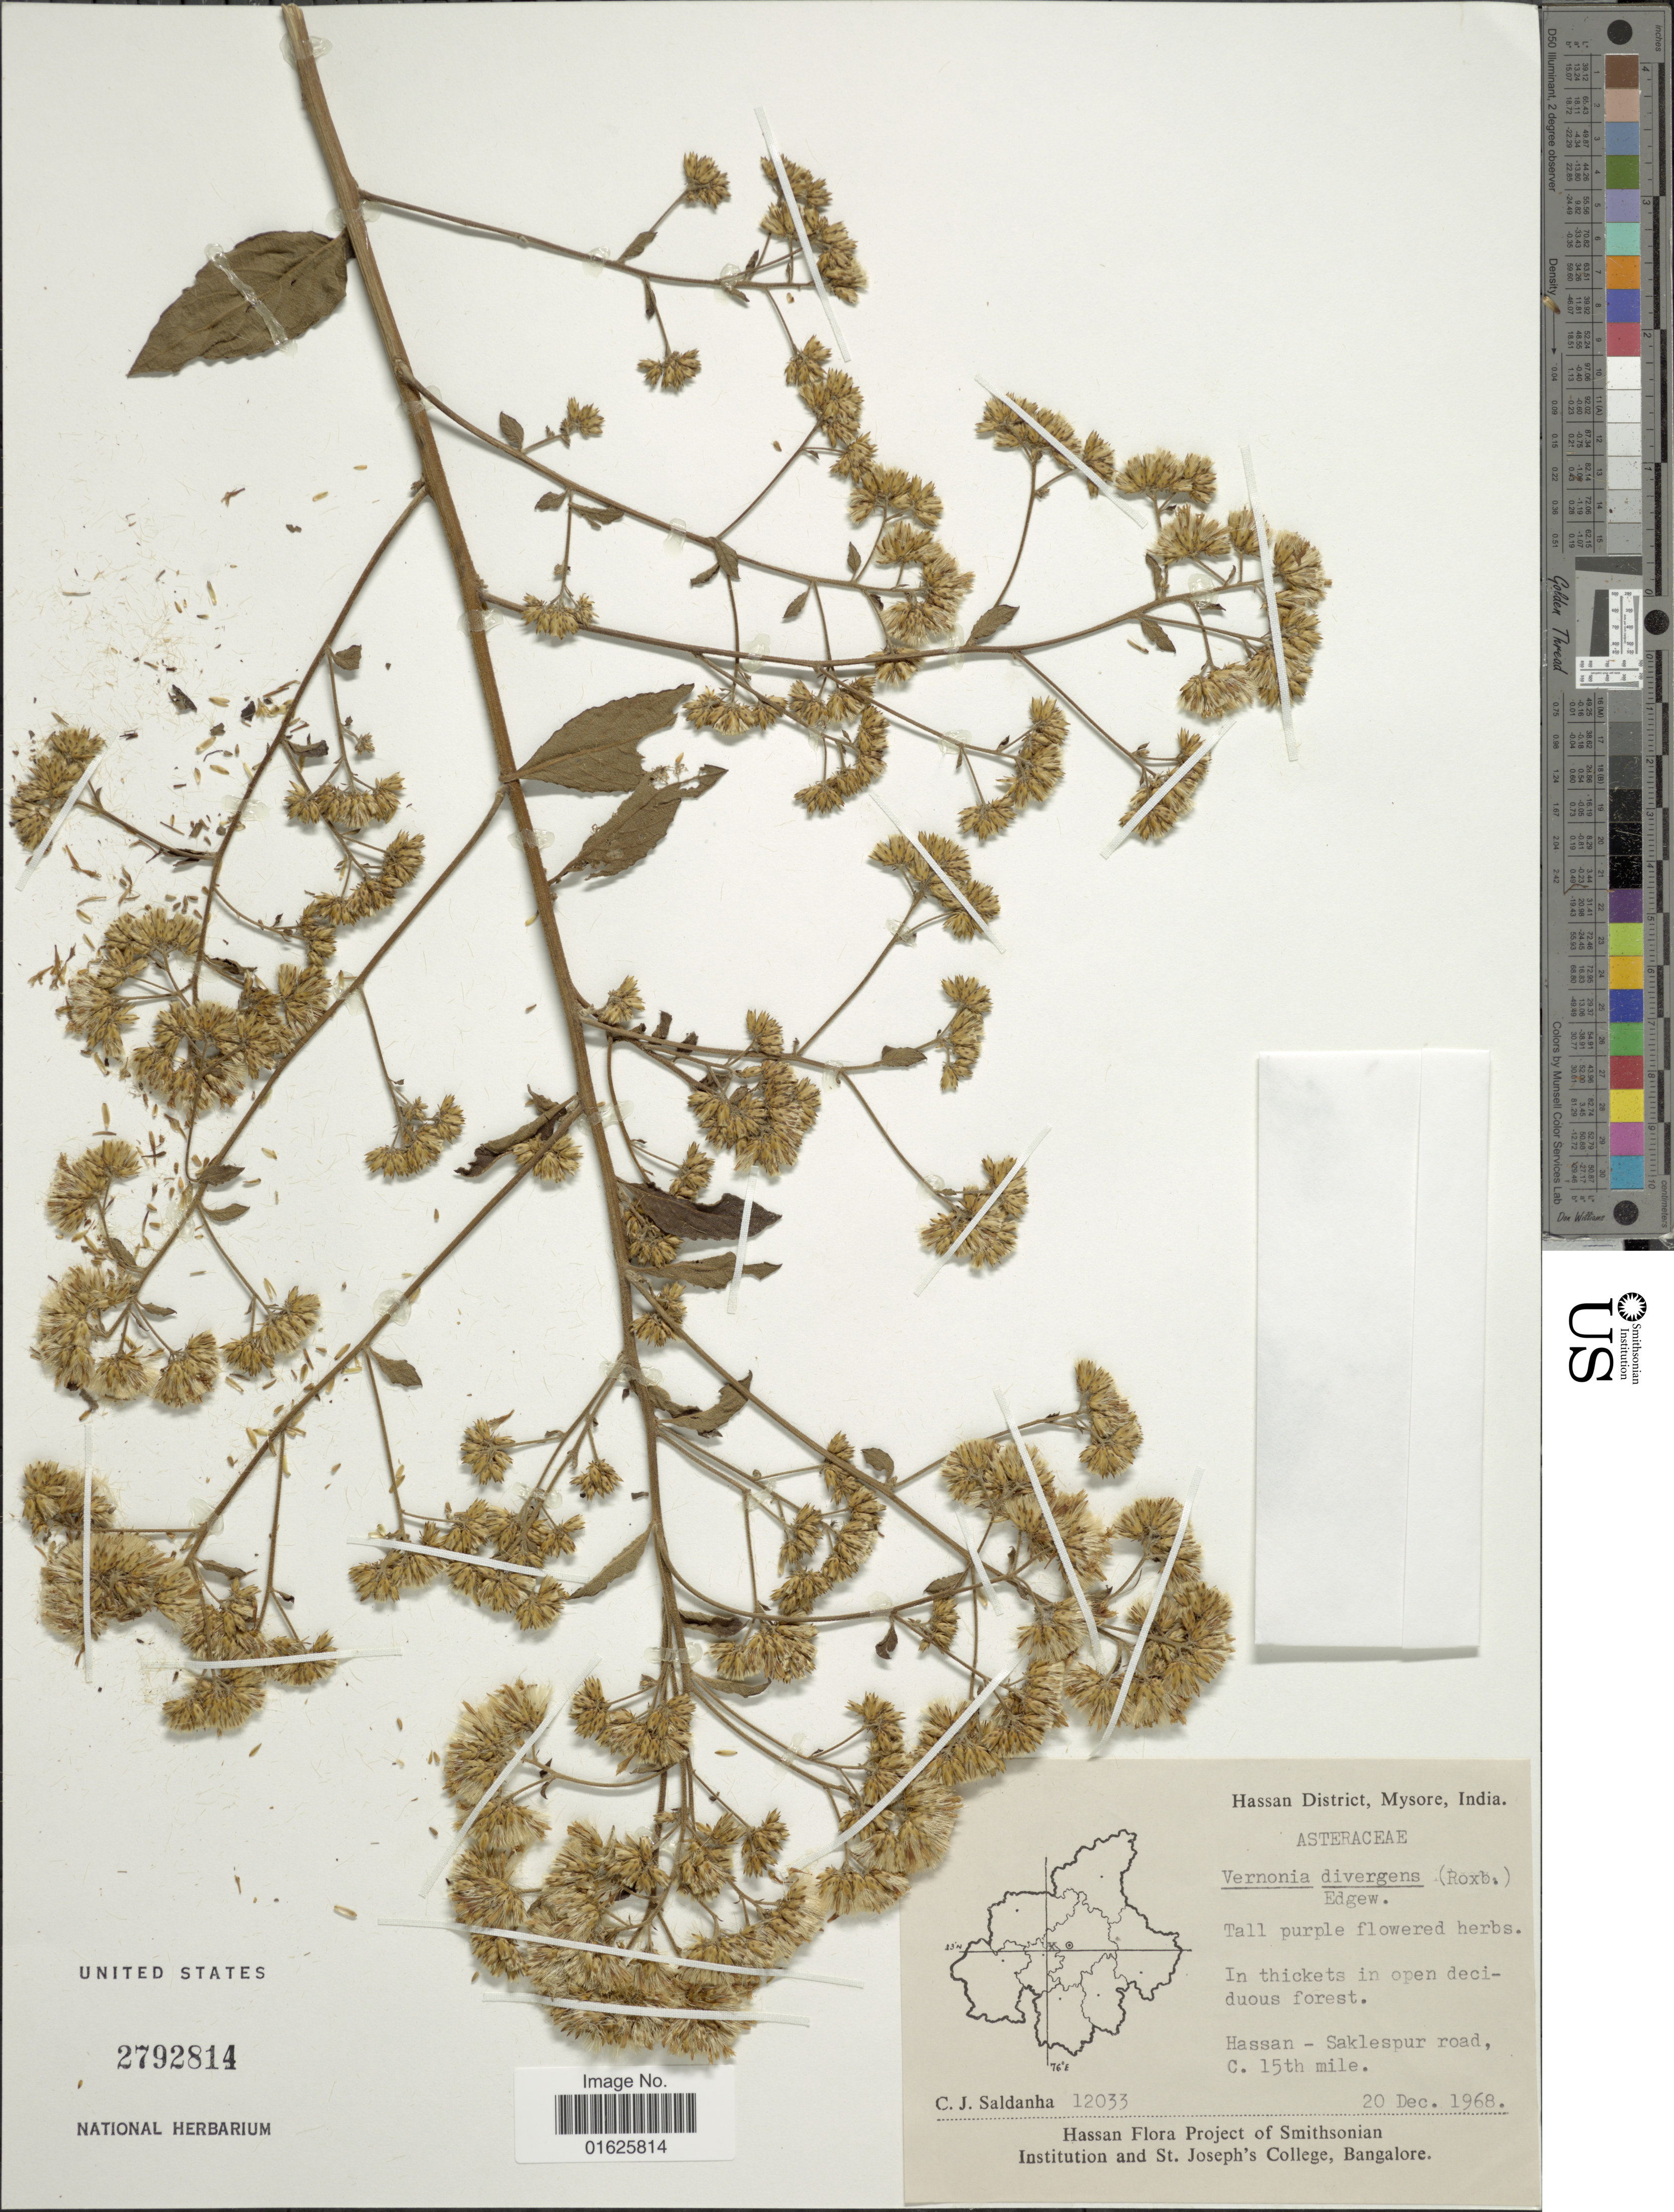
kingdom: Plantae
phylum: Tracheophyta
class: Magnoliopsida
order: Asterales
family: Asteraceae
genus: Acilepis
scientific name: Acilepis divergens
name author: (Roxb.) H. Rob. & Skvarla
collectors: C. J. Saldanha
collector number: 12033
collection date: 1968-12-20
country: India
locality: Hassan District, Mysore, Hassan - Saklespur road, C. 15th mile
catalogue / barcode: US 2792814